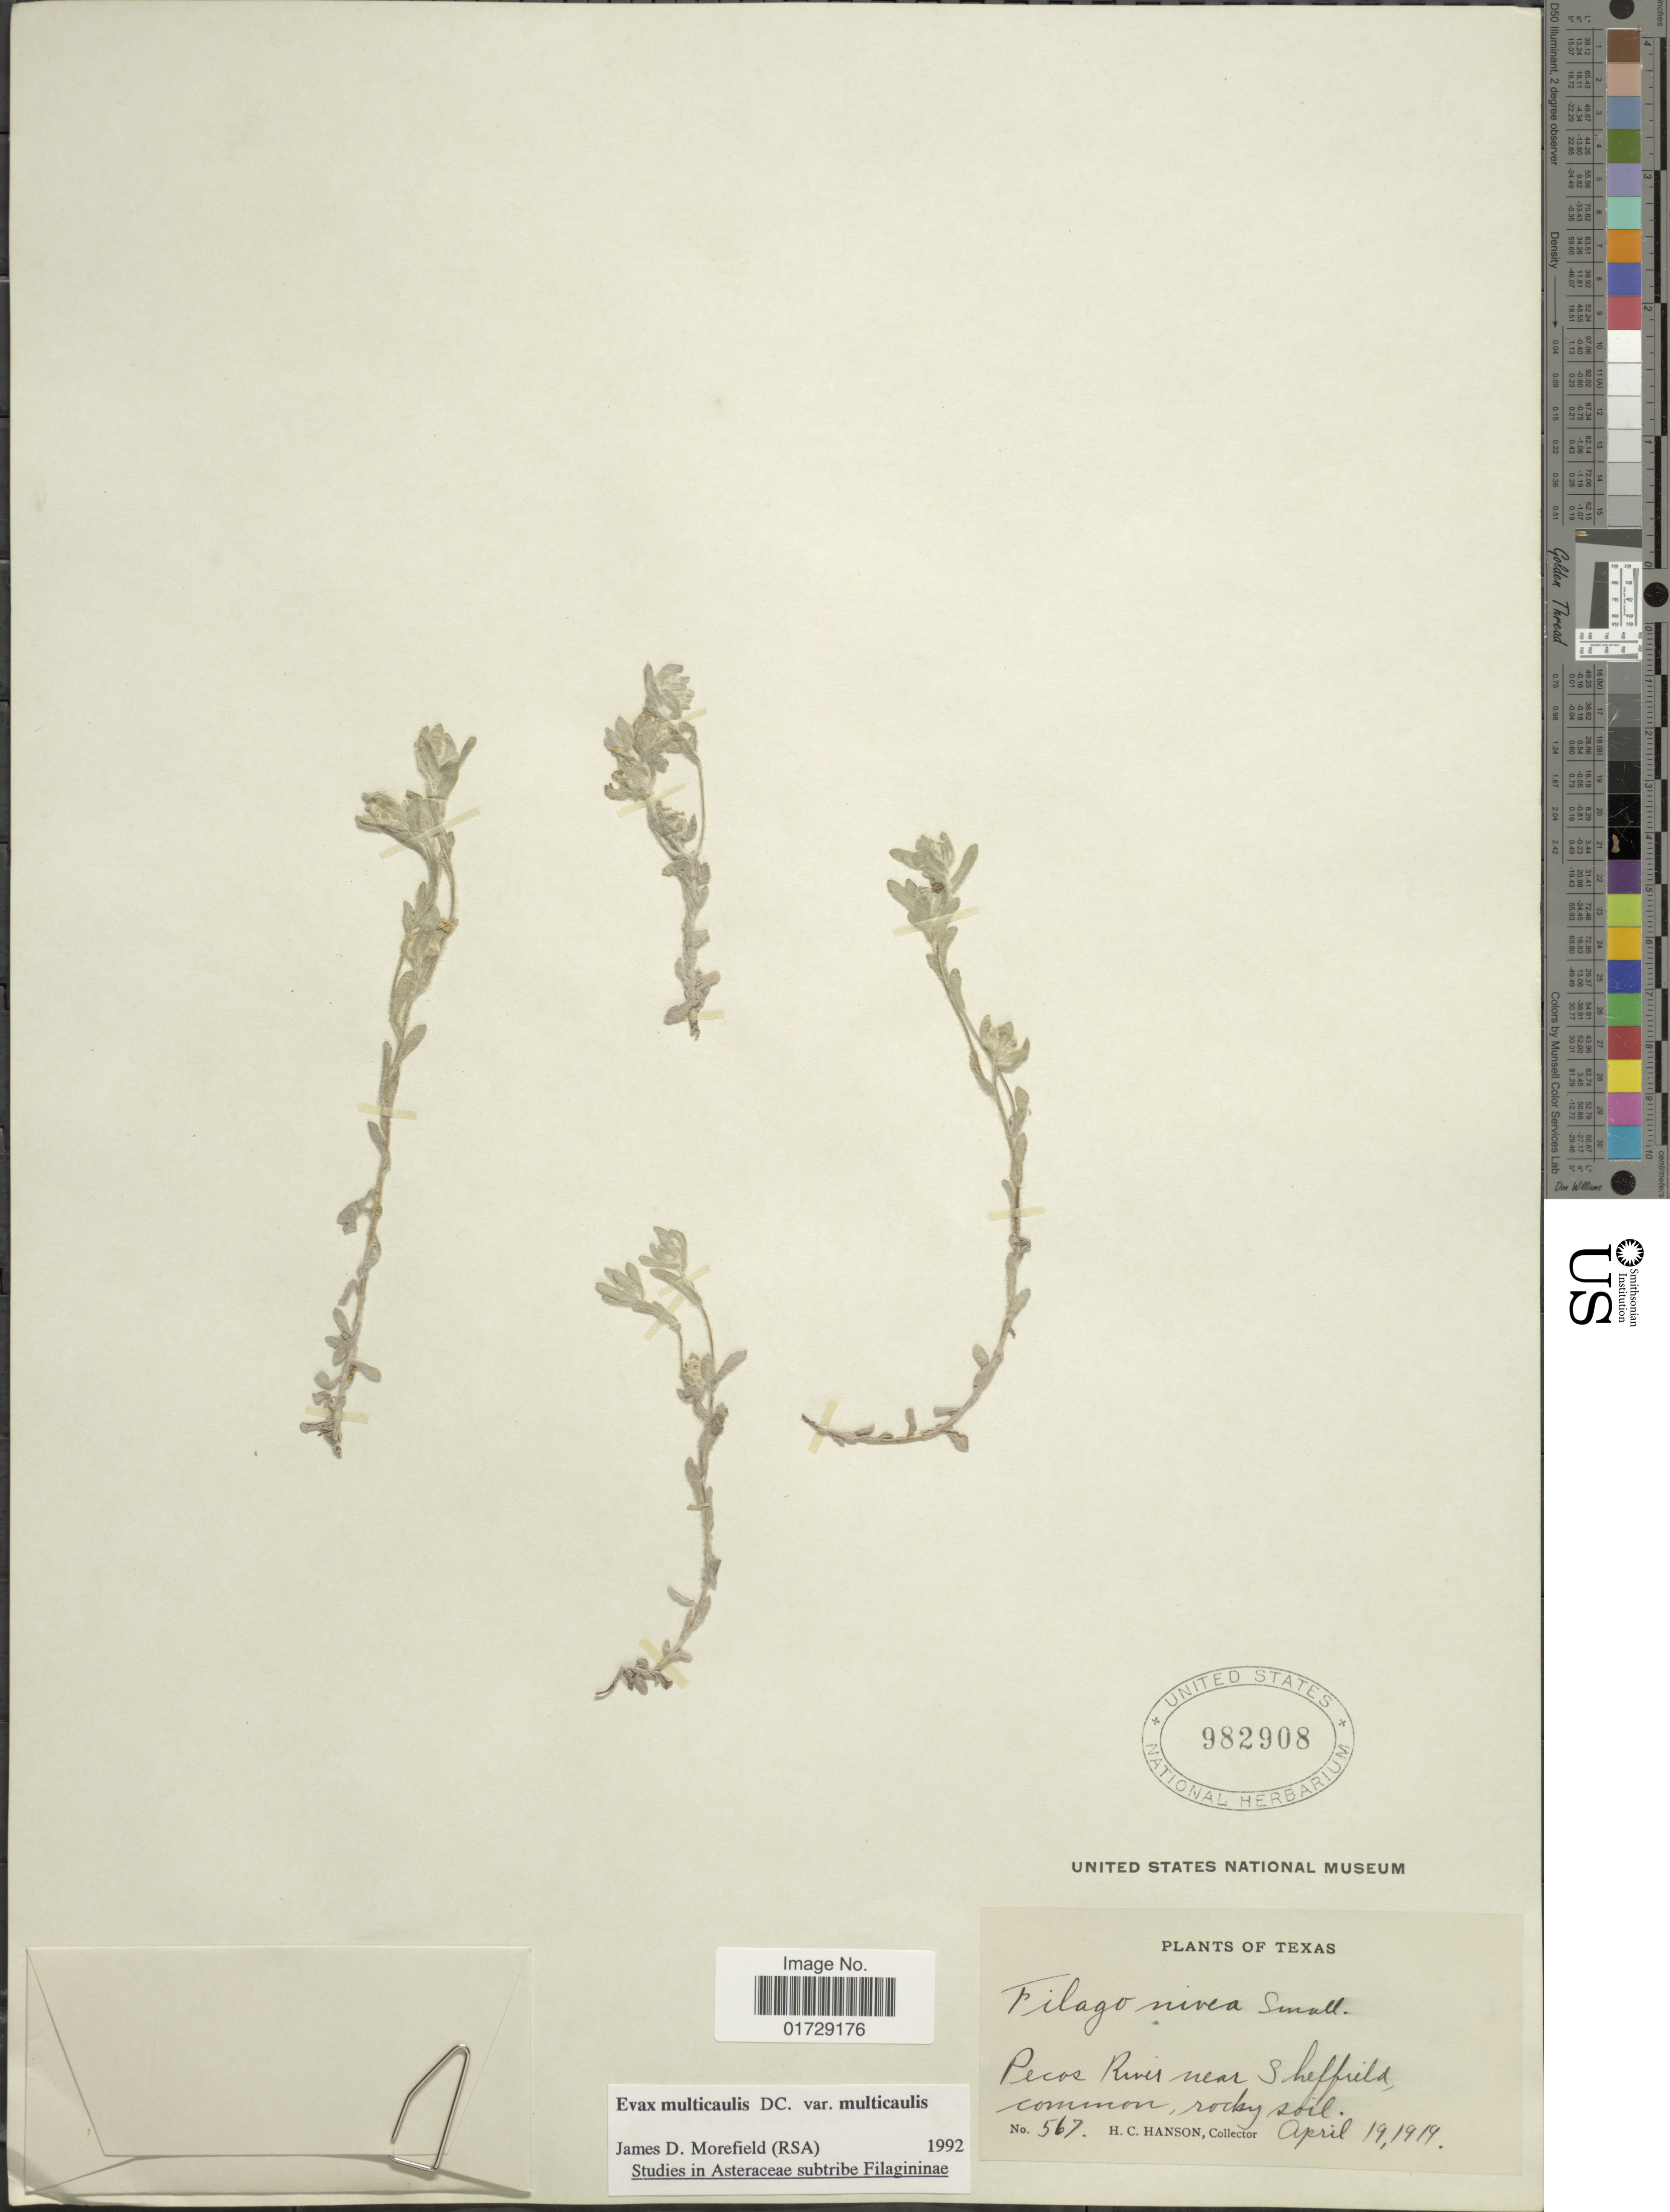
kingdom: Plantae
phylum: Tracheophyta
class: Magnoliopsida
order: Asterales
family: Asteraceae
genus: Evax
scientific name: Evax multicaulis var. multicaulis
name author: DC.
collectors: H. Hanson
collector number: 567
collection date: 1919-04-19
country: United States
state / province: Texas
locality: Pecos River near Sheffield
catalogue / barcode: US 982908